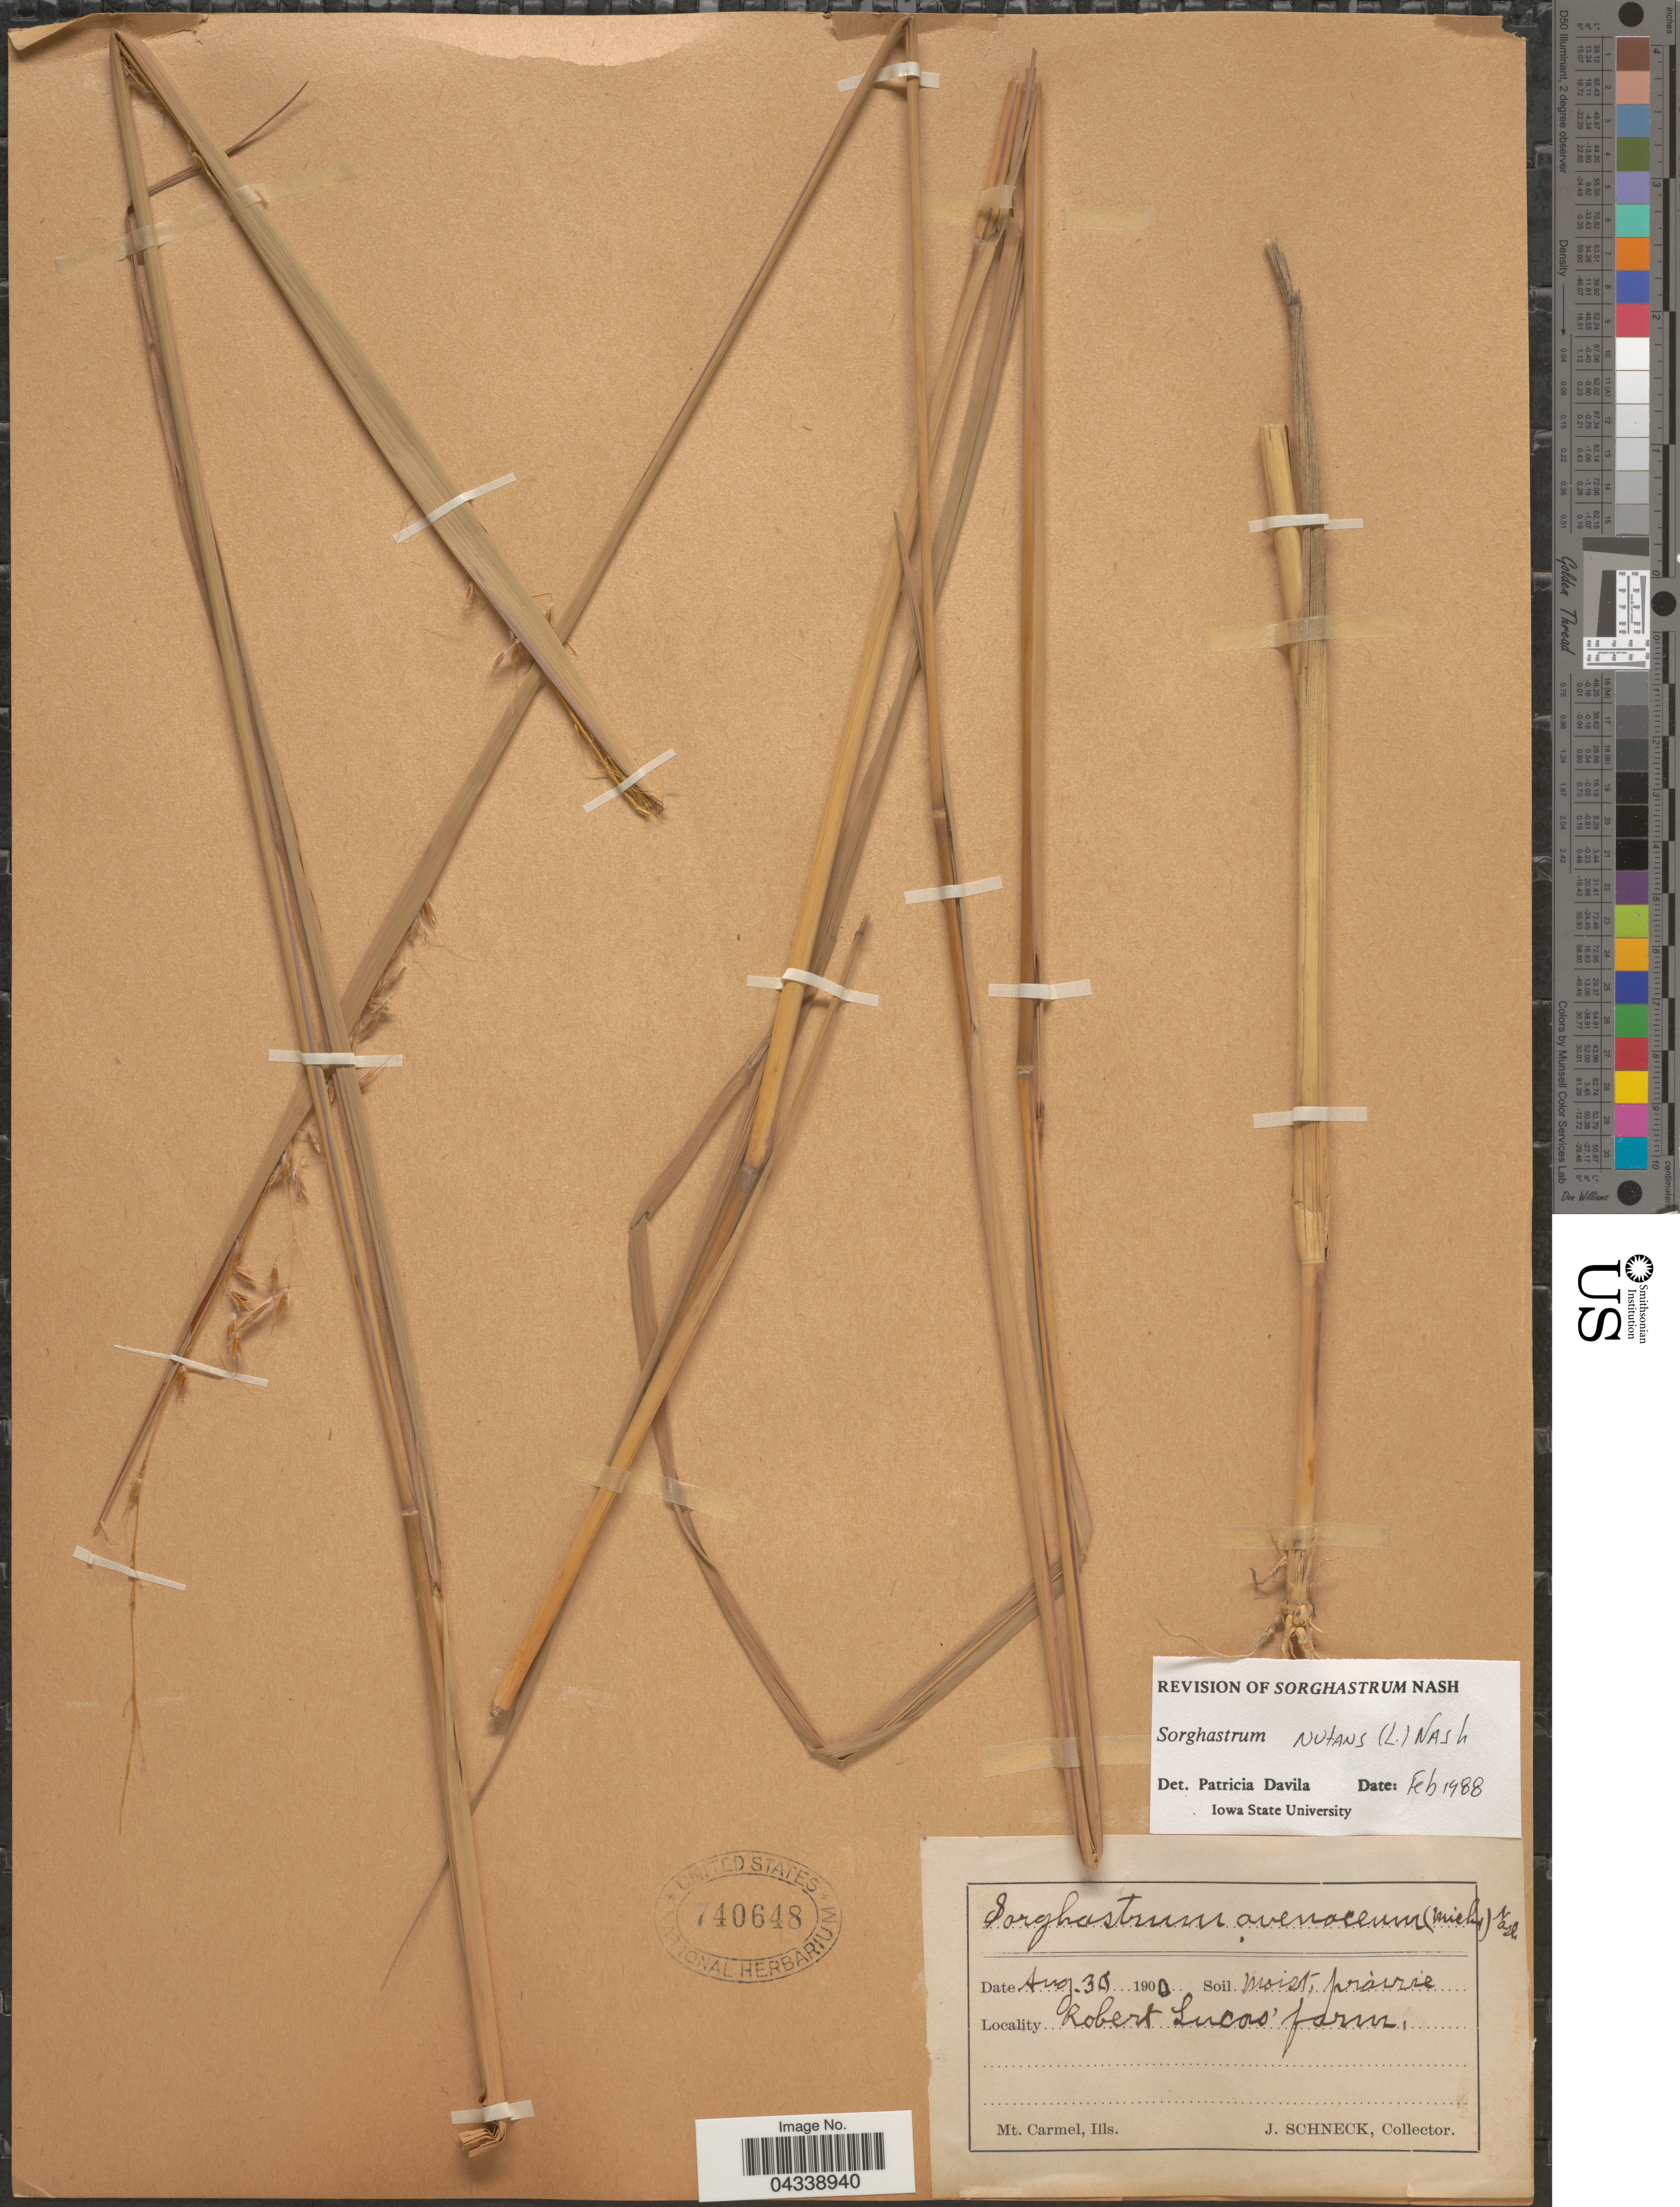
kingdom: Plantae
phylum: Tracheophyta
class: Liliopsida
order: Poales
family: Poaceae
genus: Sorghastrum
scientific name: Sorghastrum nutans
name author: (L.) Nash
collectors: J. Schneck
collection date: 1900-08-30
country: United States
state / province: Illinois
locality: Robert Lucas' farm. Mt. Carmel.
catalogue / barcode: US 740648